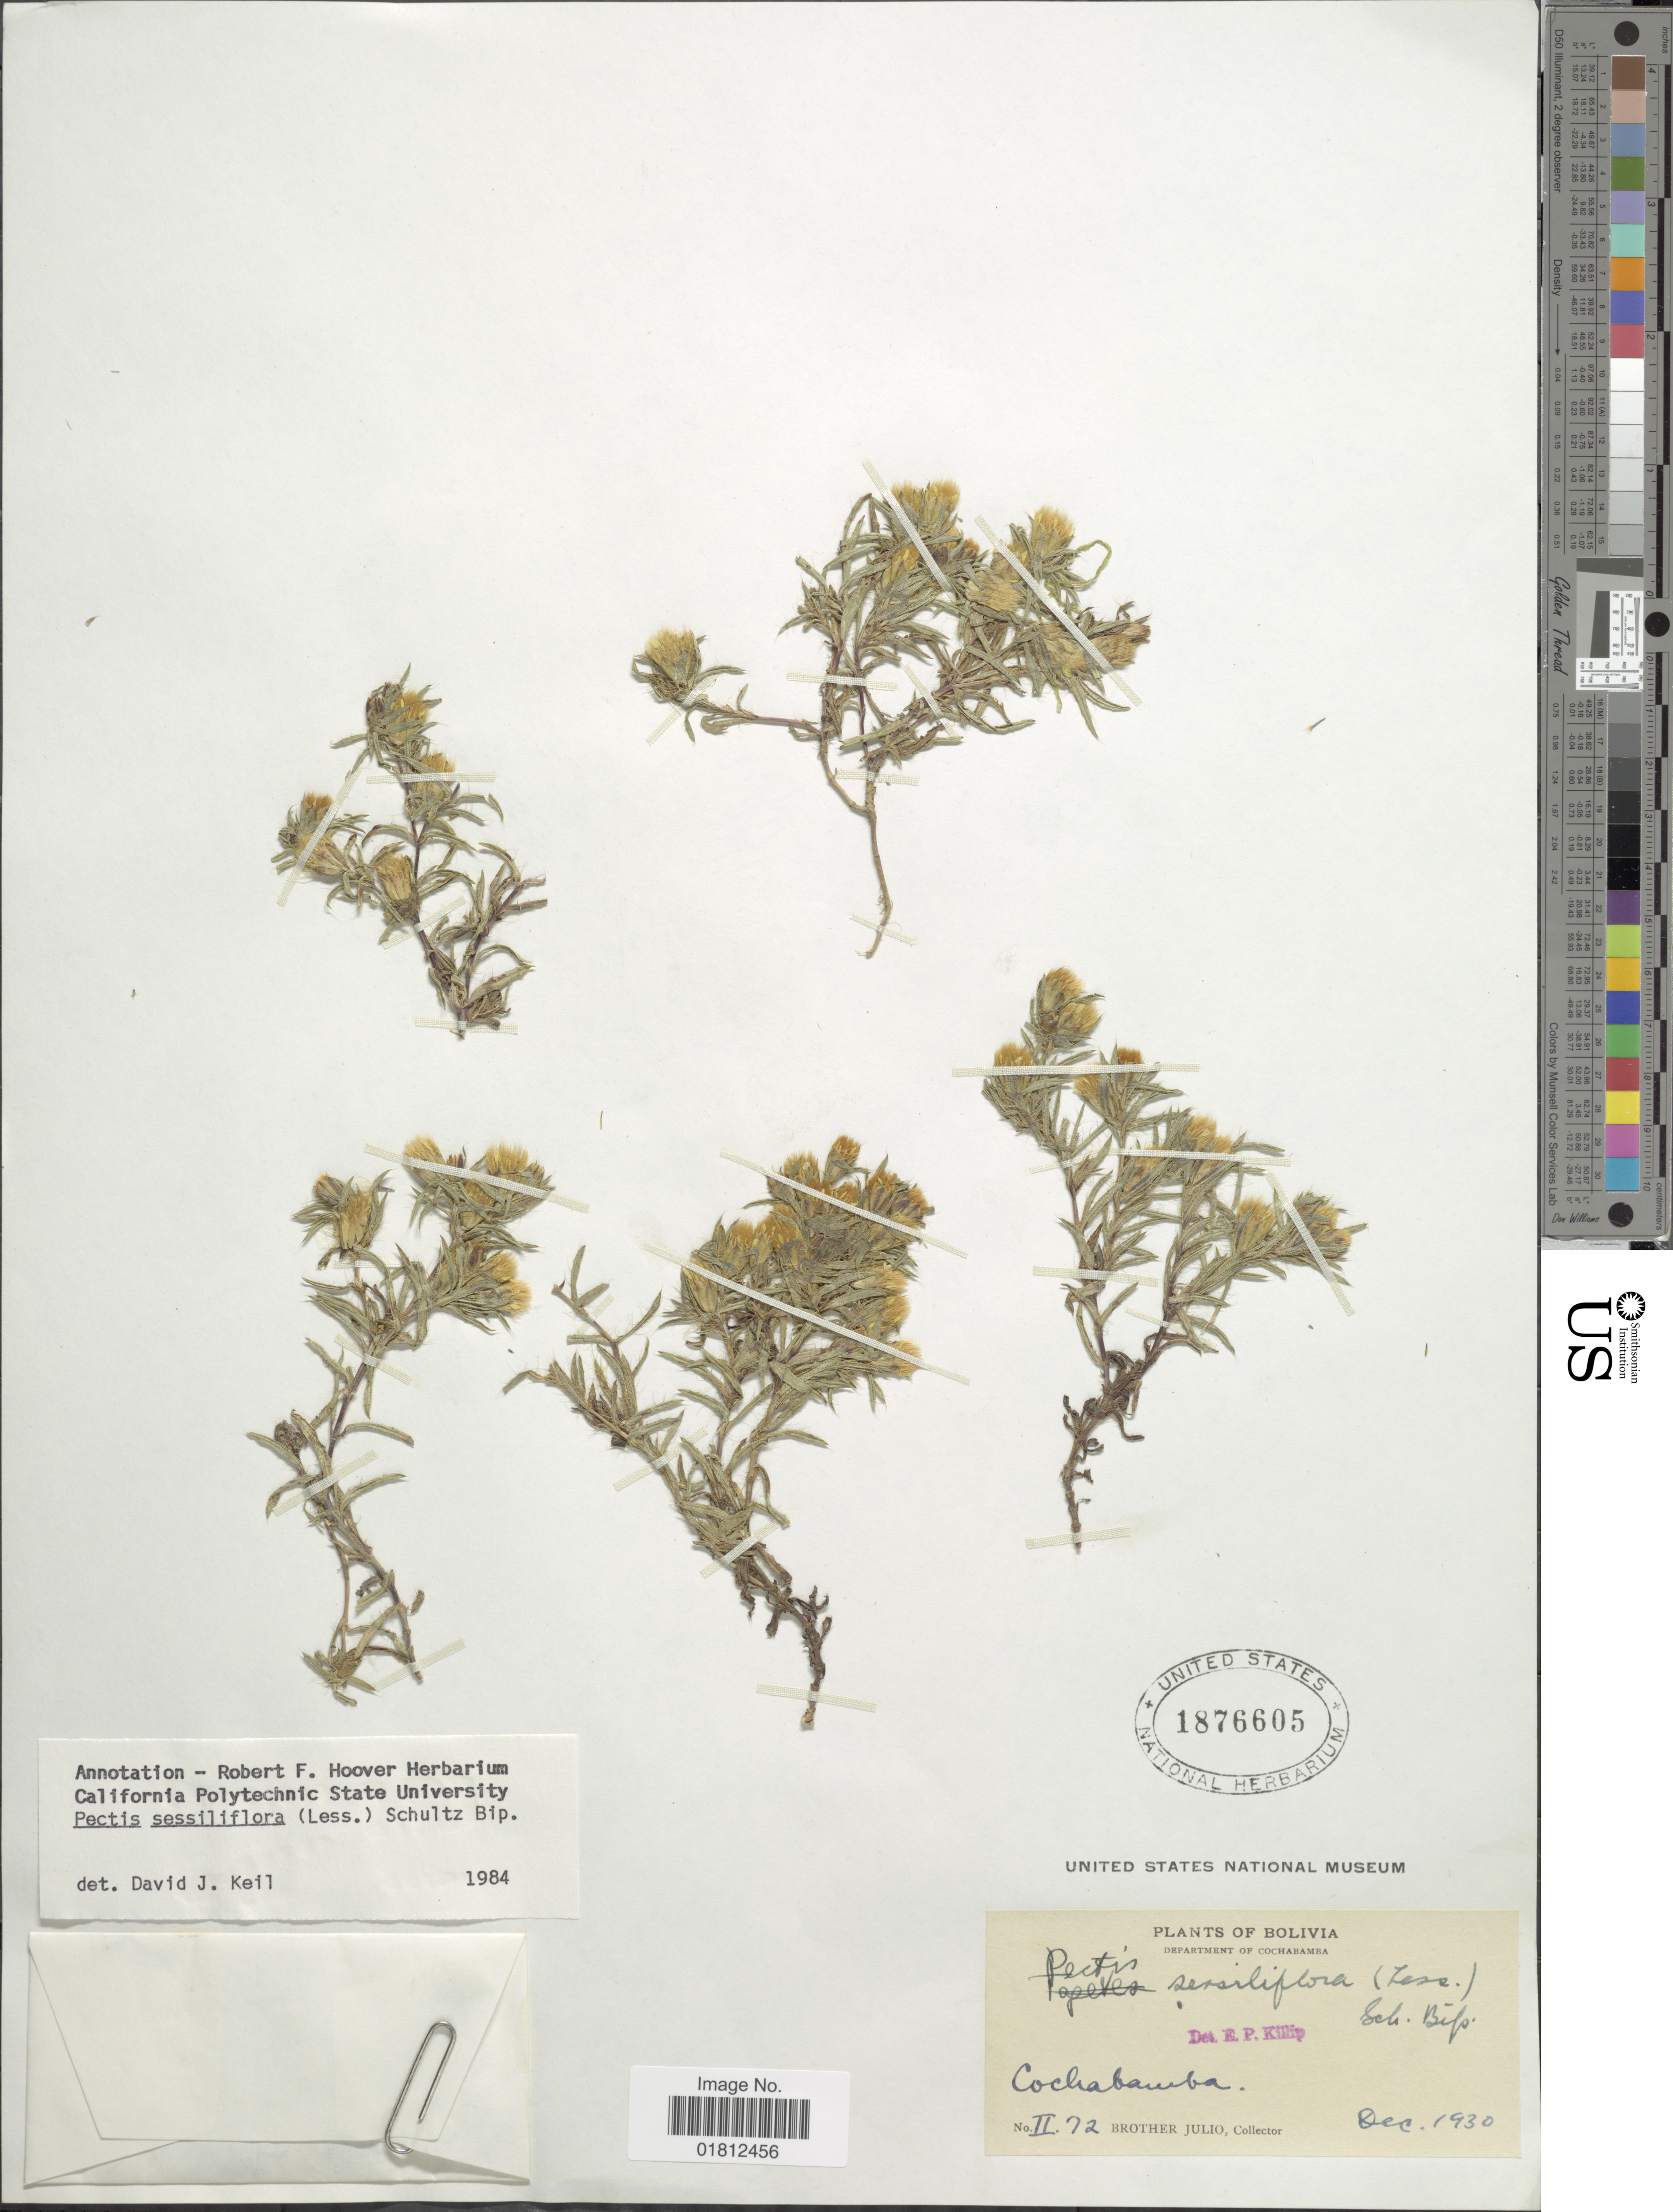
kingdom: Plantae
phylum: Tracheophyta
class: Magnoliopsida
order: Asterales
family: Asteraceae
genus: Pectis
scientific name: Pectis sessiliflora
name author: (Less.) Sch. Bip.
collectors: Bro. Julio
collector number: II72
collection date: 1930-12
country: Bolivia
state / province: Cochabamba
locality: Cochabamba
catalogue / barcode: US 876605